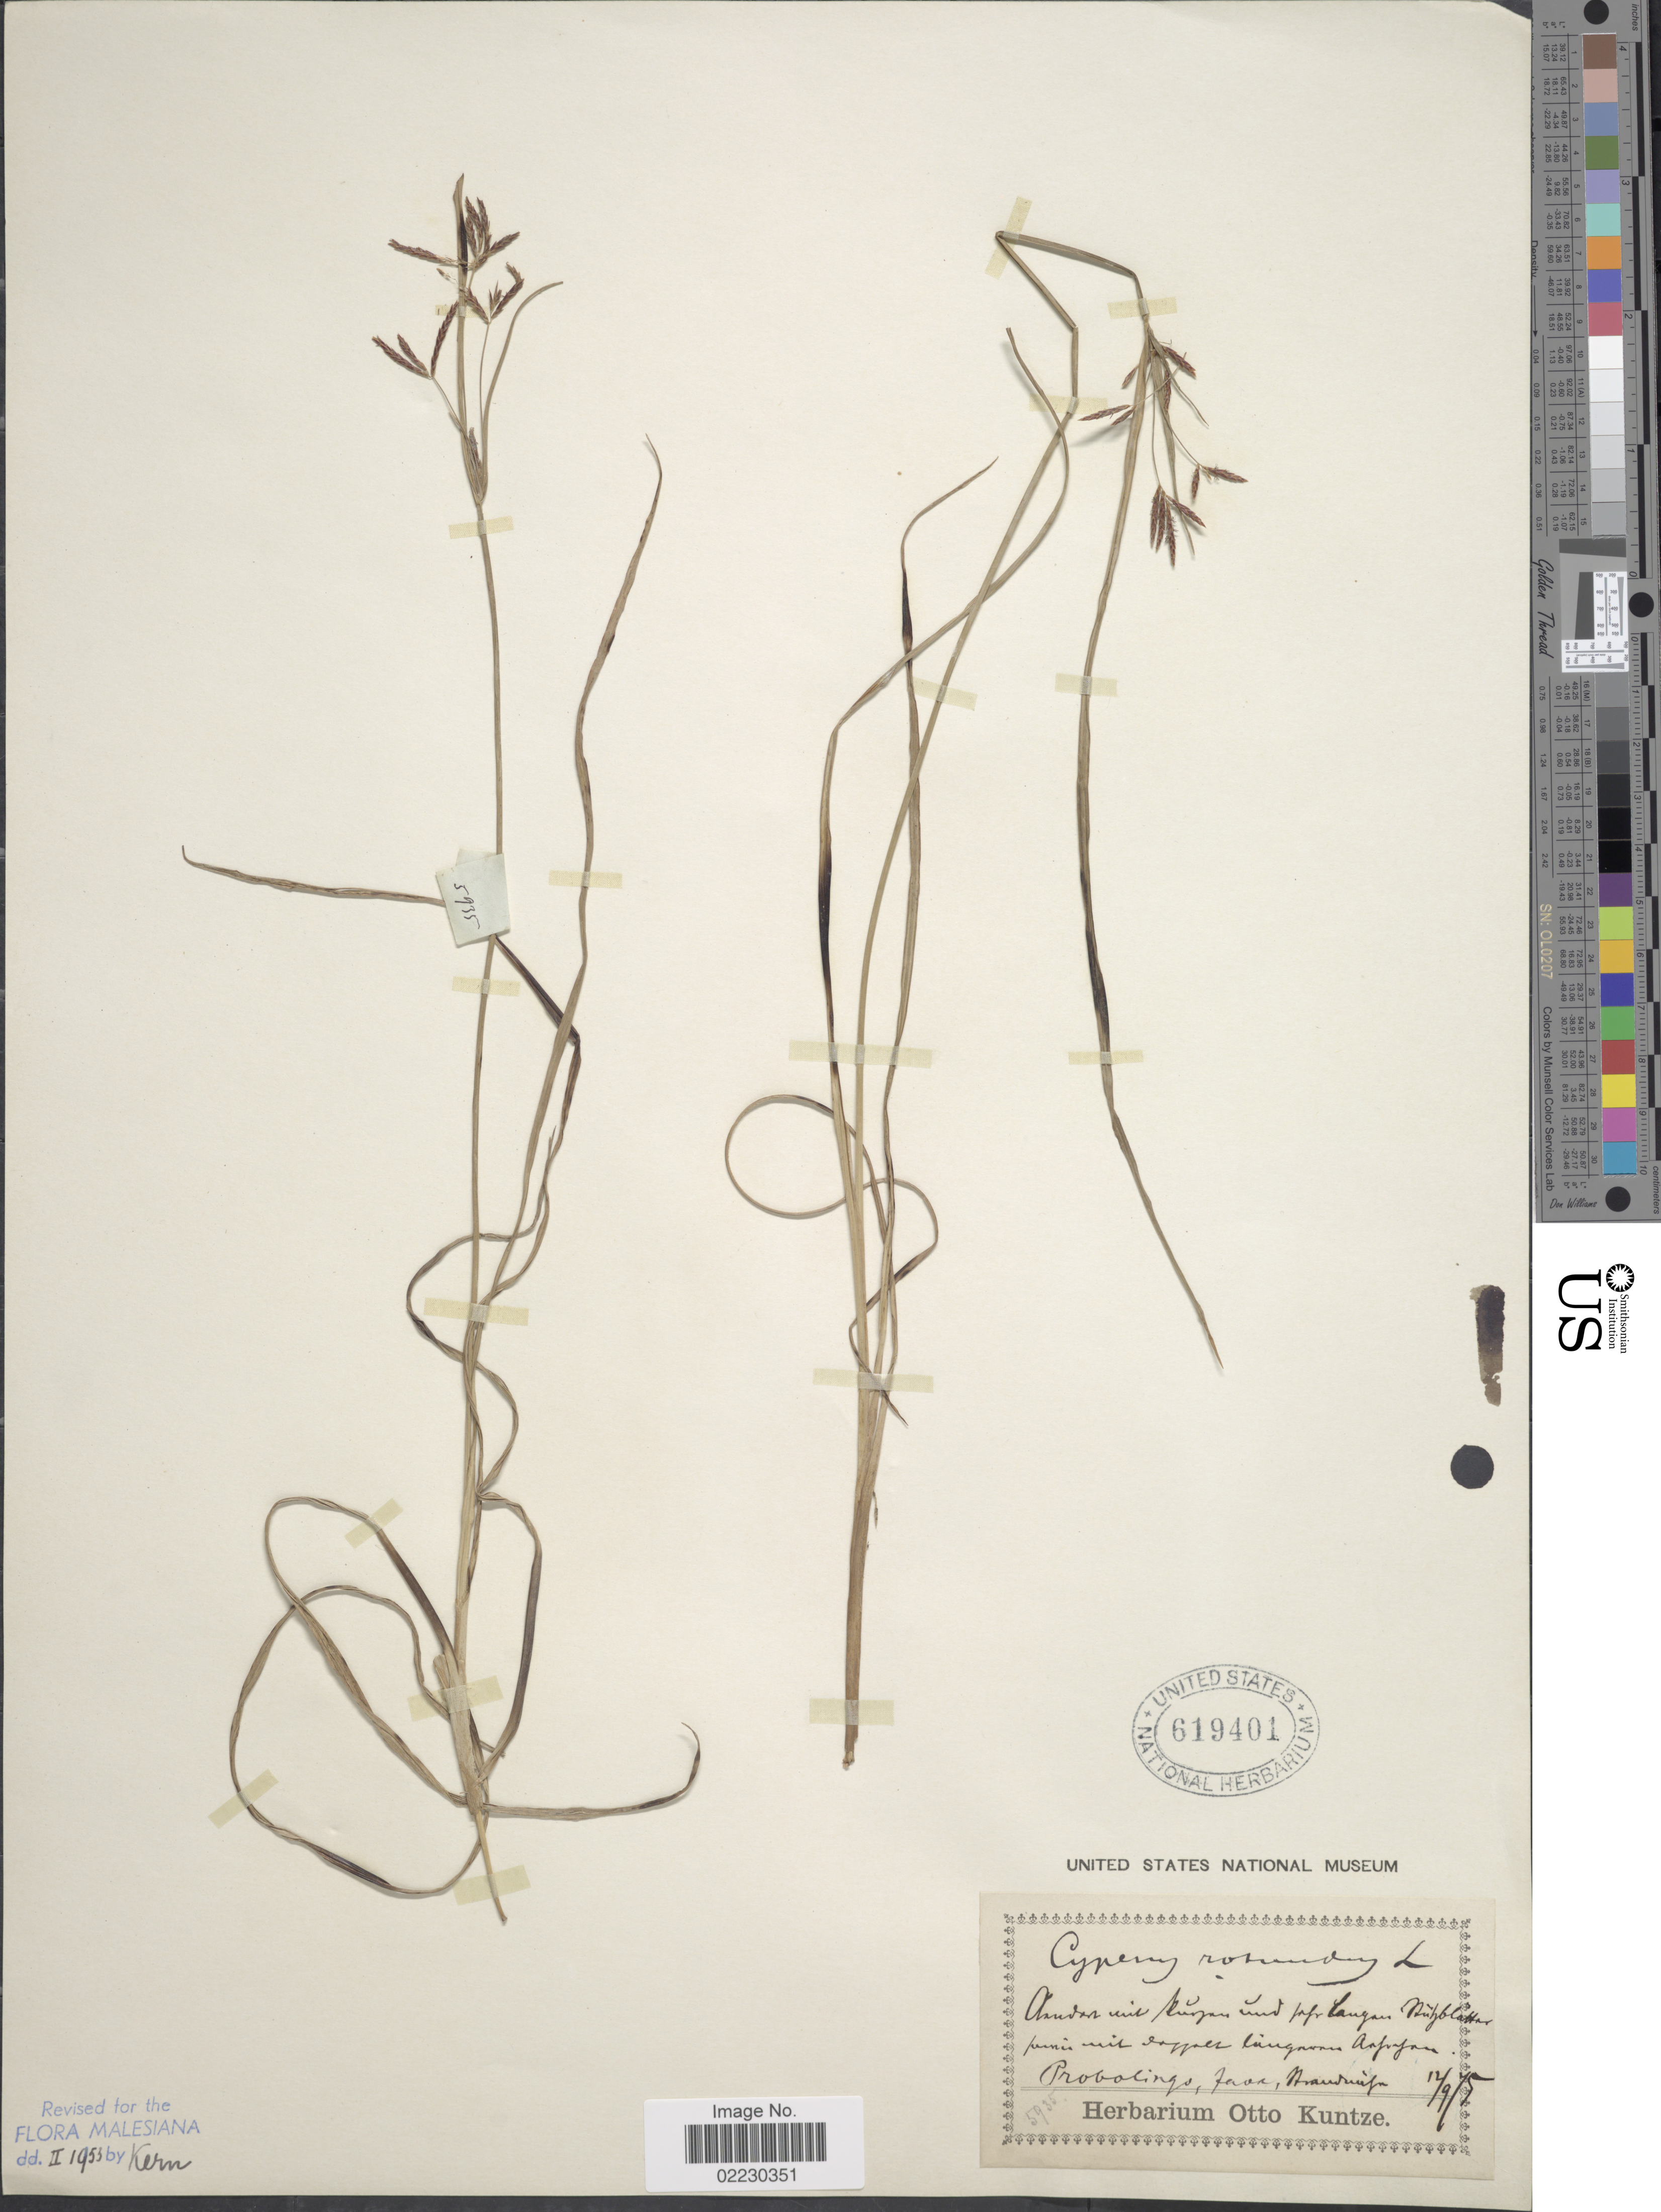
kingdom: Plantae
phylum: Tracheophyta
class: Liliopsida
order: Poales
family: Cyperaceae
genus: Cyperus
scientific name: Cyperus rotundus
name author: L.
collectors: ex herb. Otto Kuntze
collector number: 5935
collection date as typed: Transcribed d/m/y: 12/9/75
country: Indonesia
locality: Probolingo, Java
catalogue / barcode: US 619401